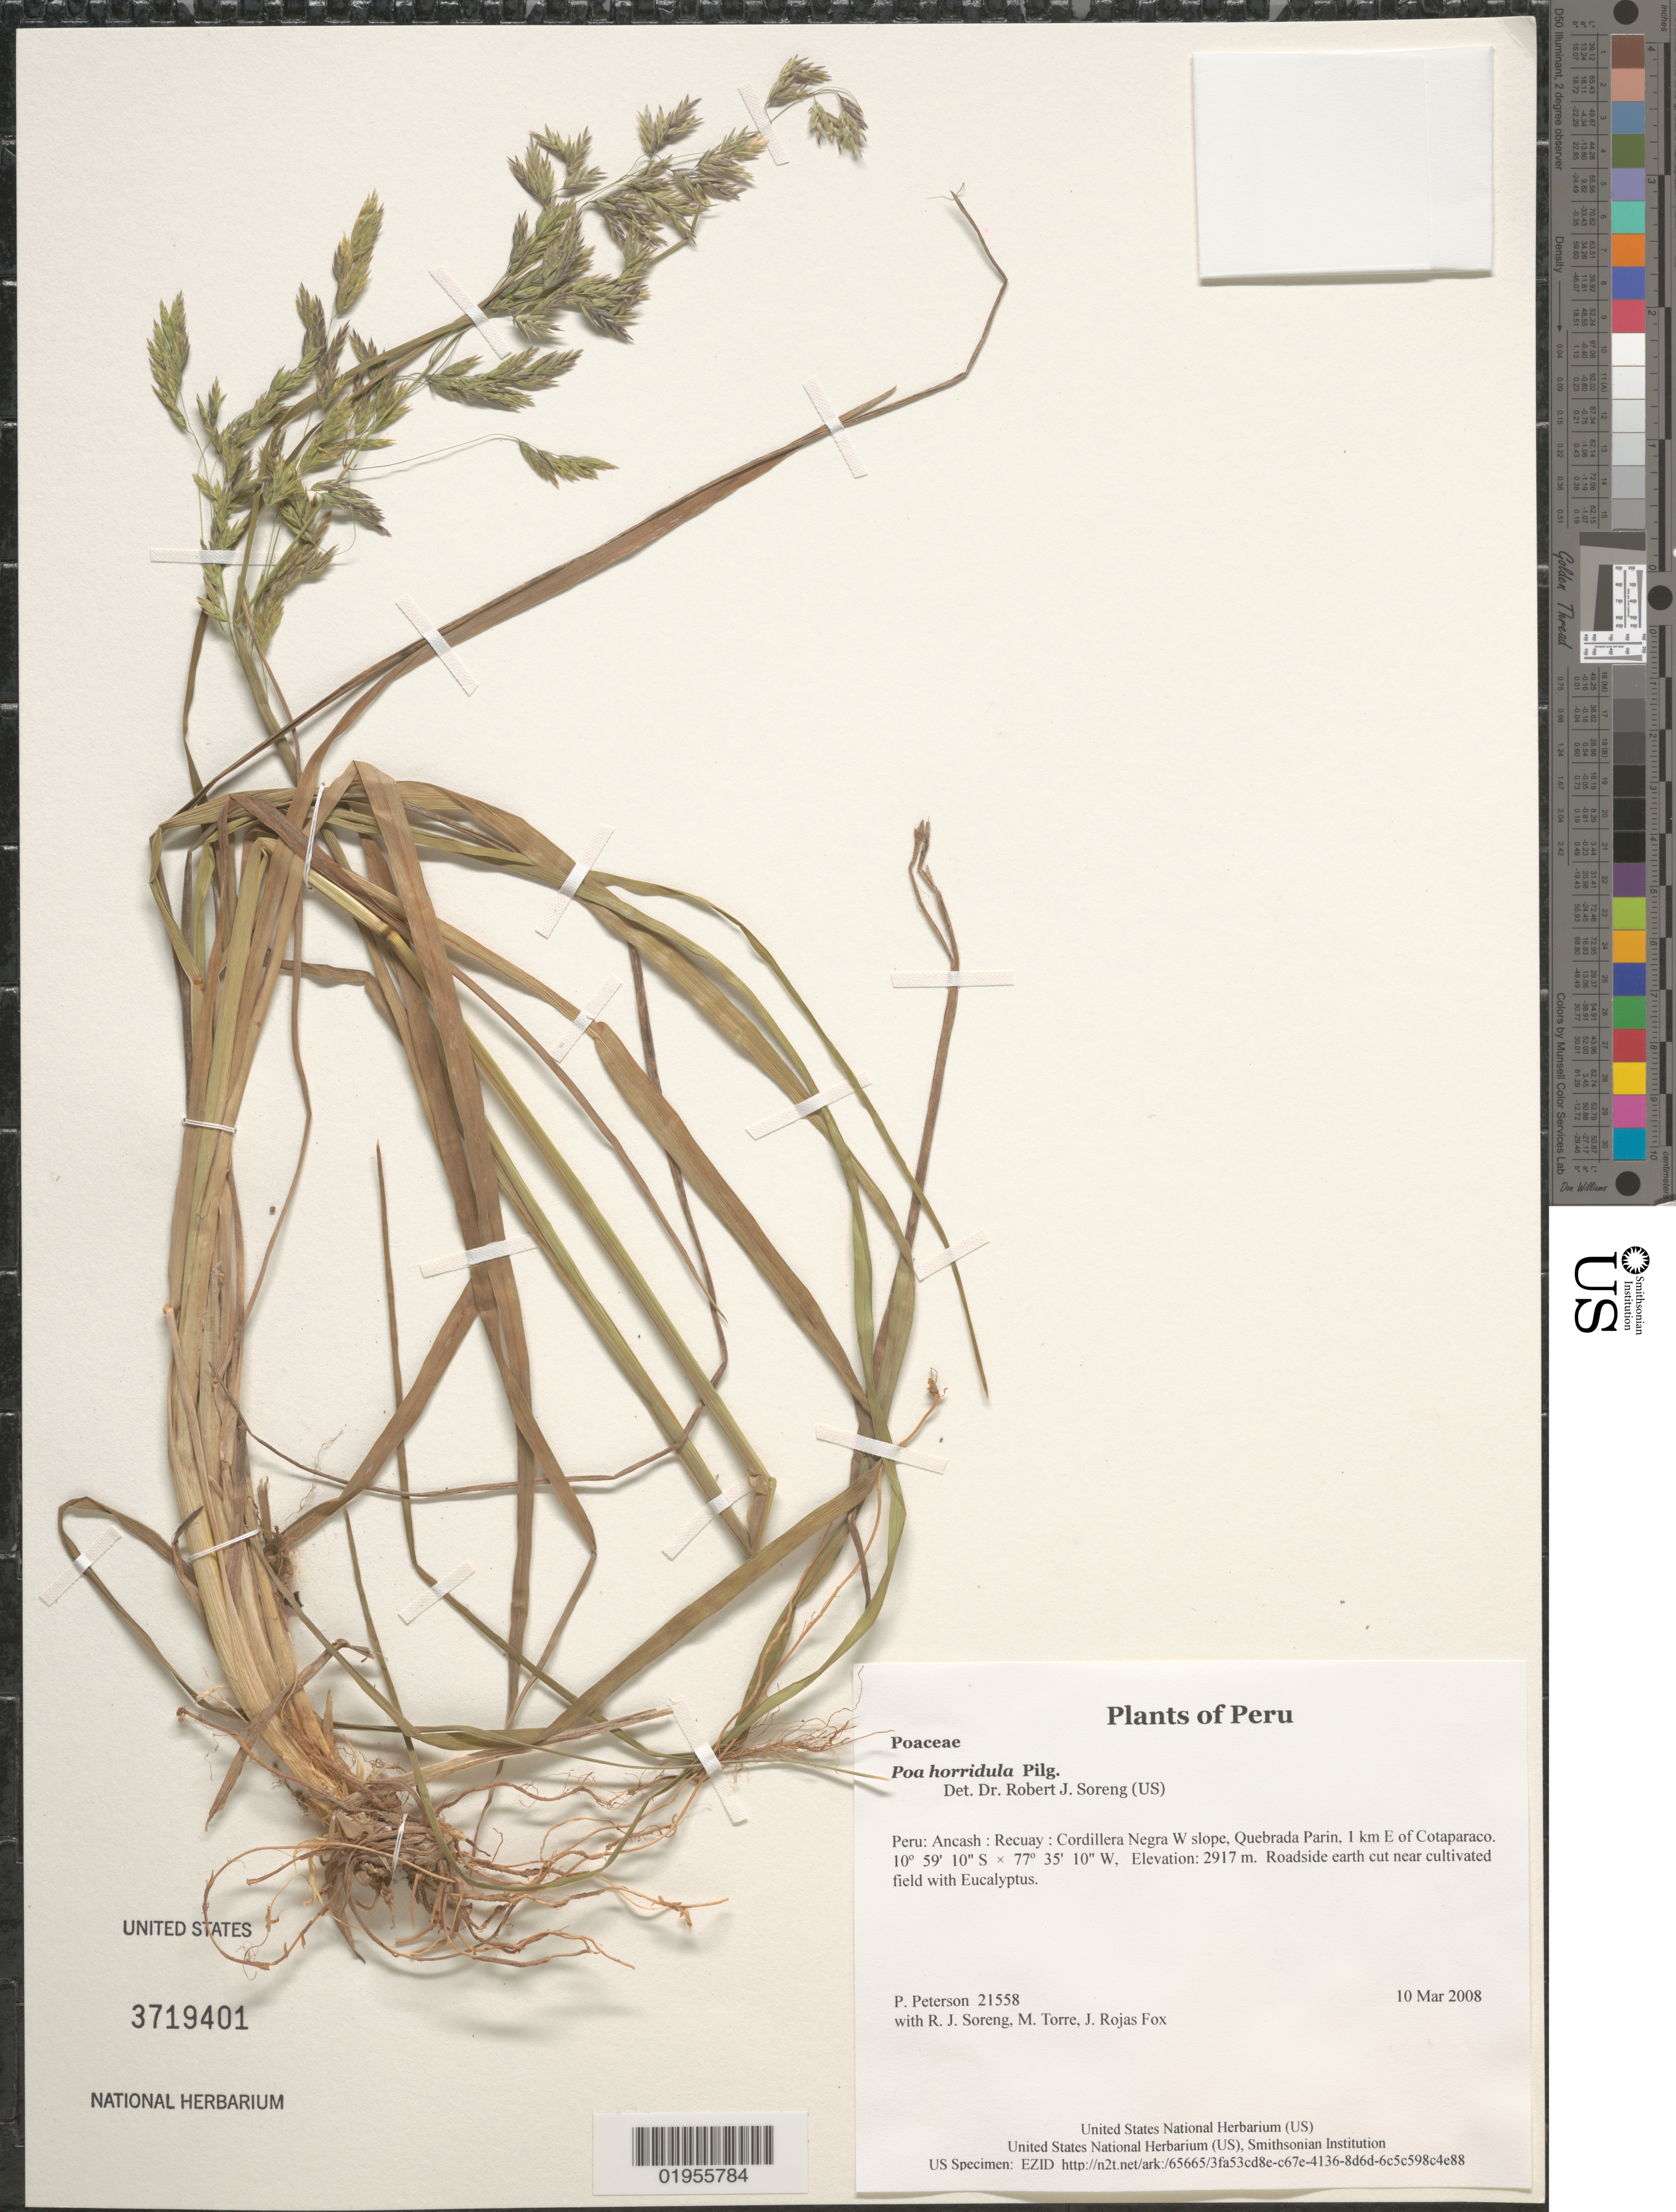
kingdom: Plantae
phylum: Tracheophyta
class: Liliopsida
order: Poales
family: Poaceae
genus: Poa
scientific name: Poa horridula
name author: Pilg.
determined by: Soreng, Robert J., Research Associate (BOT), Smithsonian Institution - National Museum of Natural History (UNITED STATES)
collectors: P. M. Peterson, R. J. Soreng, M. Torre & J. Rojas Fox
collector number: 21558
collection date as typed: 10 Mar 2008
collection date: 2008-03-10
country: Peru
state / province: Ancash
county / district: Recuay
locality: Cordillera Negra W slope, Quebrada Parin, 1 km E of Cotaparaco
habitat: Roadside earth cut near cultivated field with Eucalyptus.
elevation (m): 2917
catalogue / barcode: US 3719401